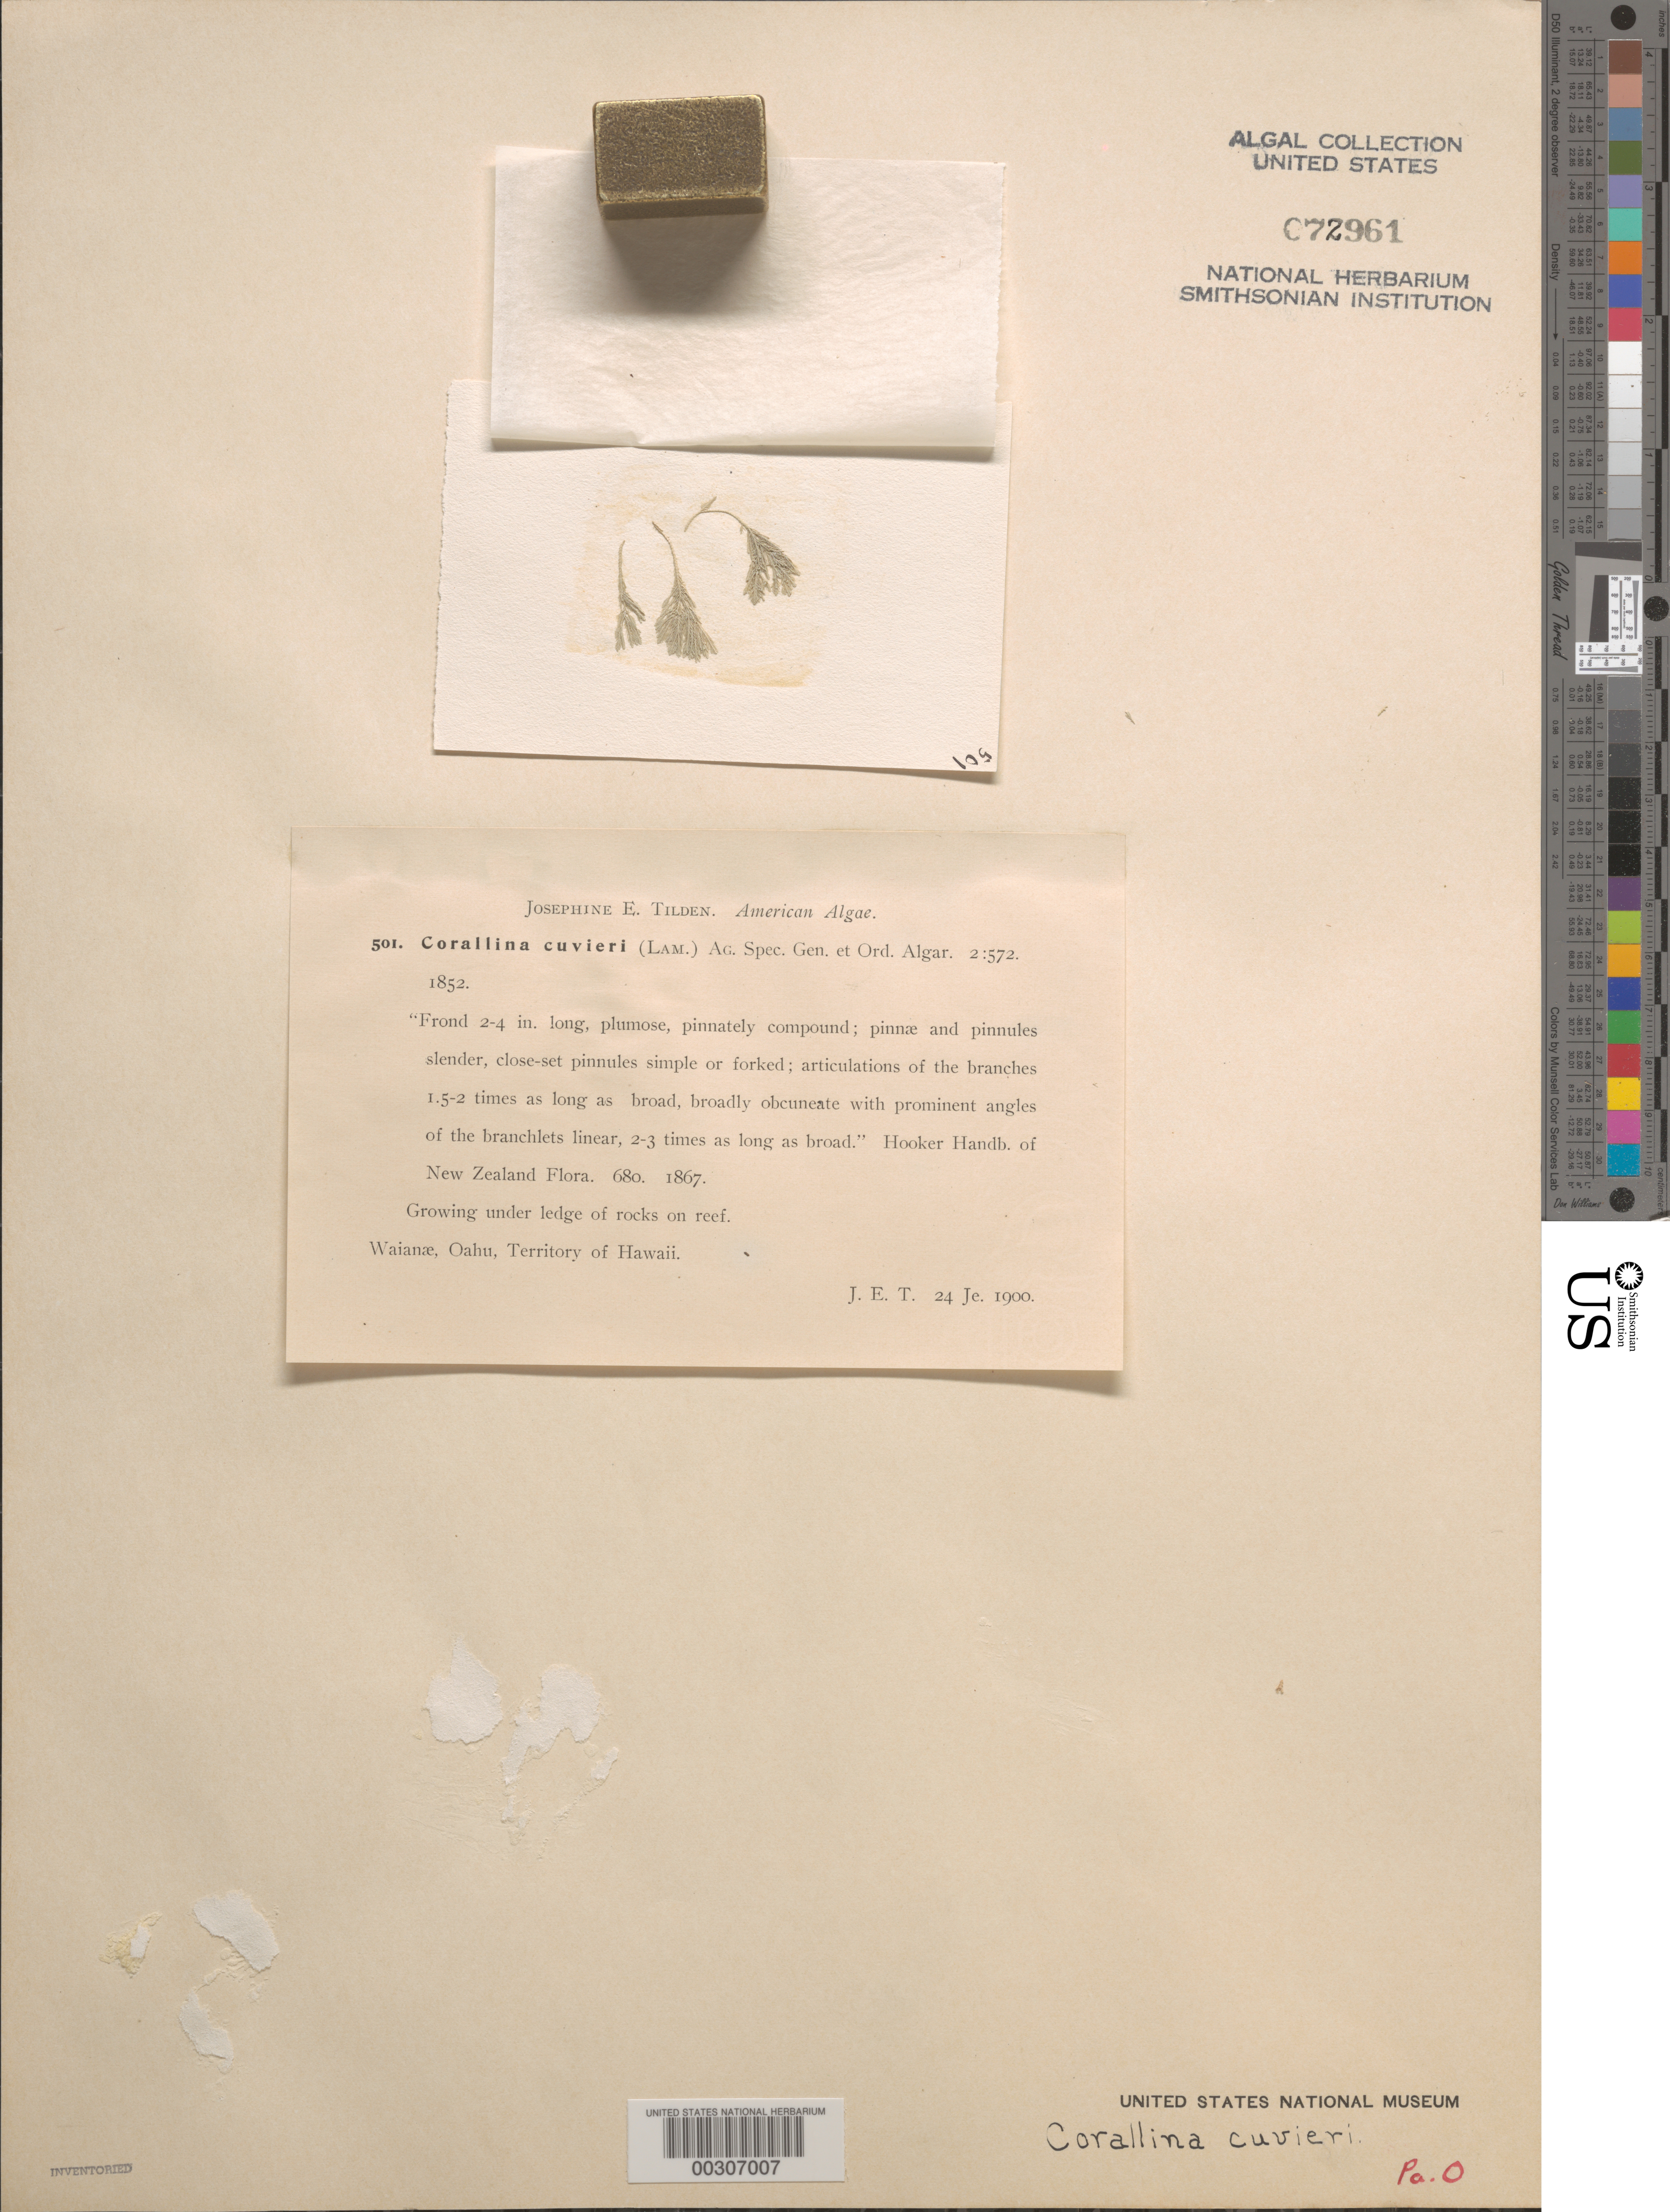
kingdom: Plantae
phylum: Rhodophyta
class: Florideophyceae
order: Corallinales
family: Corallinaceae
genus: Jania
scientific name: Jania rosea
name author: (Lam.) Decne.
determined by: Algae name updating Project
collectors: J. E. Tilden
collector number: JET 501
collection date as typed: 24 Jun 1900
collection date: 1900-06-24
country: United States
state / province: Hawaii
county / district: Honolulu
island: Oahu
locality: Waianae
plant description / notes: Tilden, American Algae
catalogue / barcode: US 72961